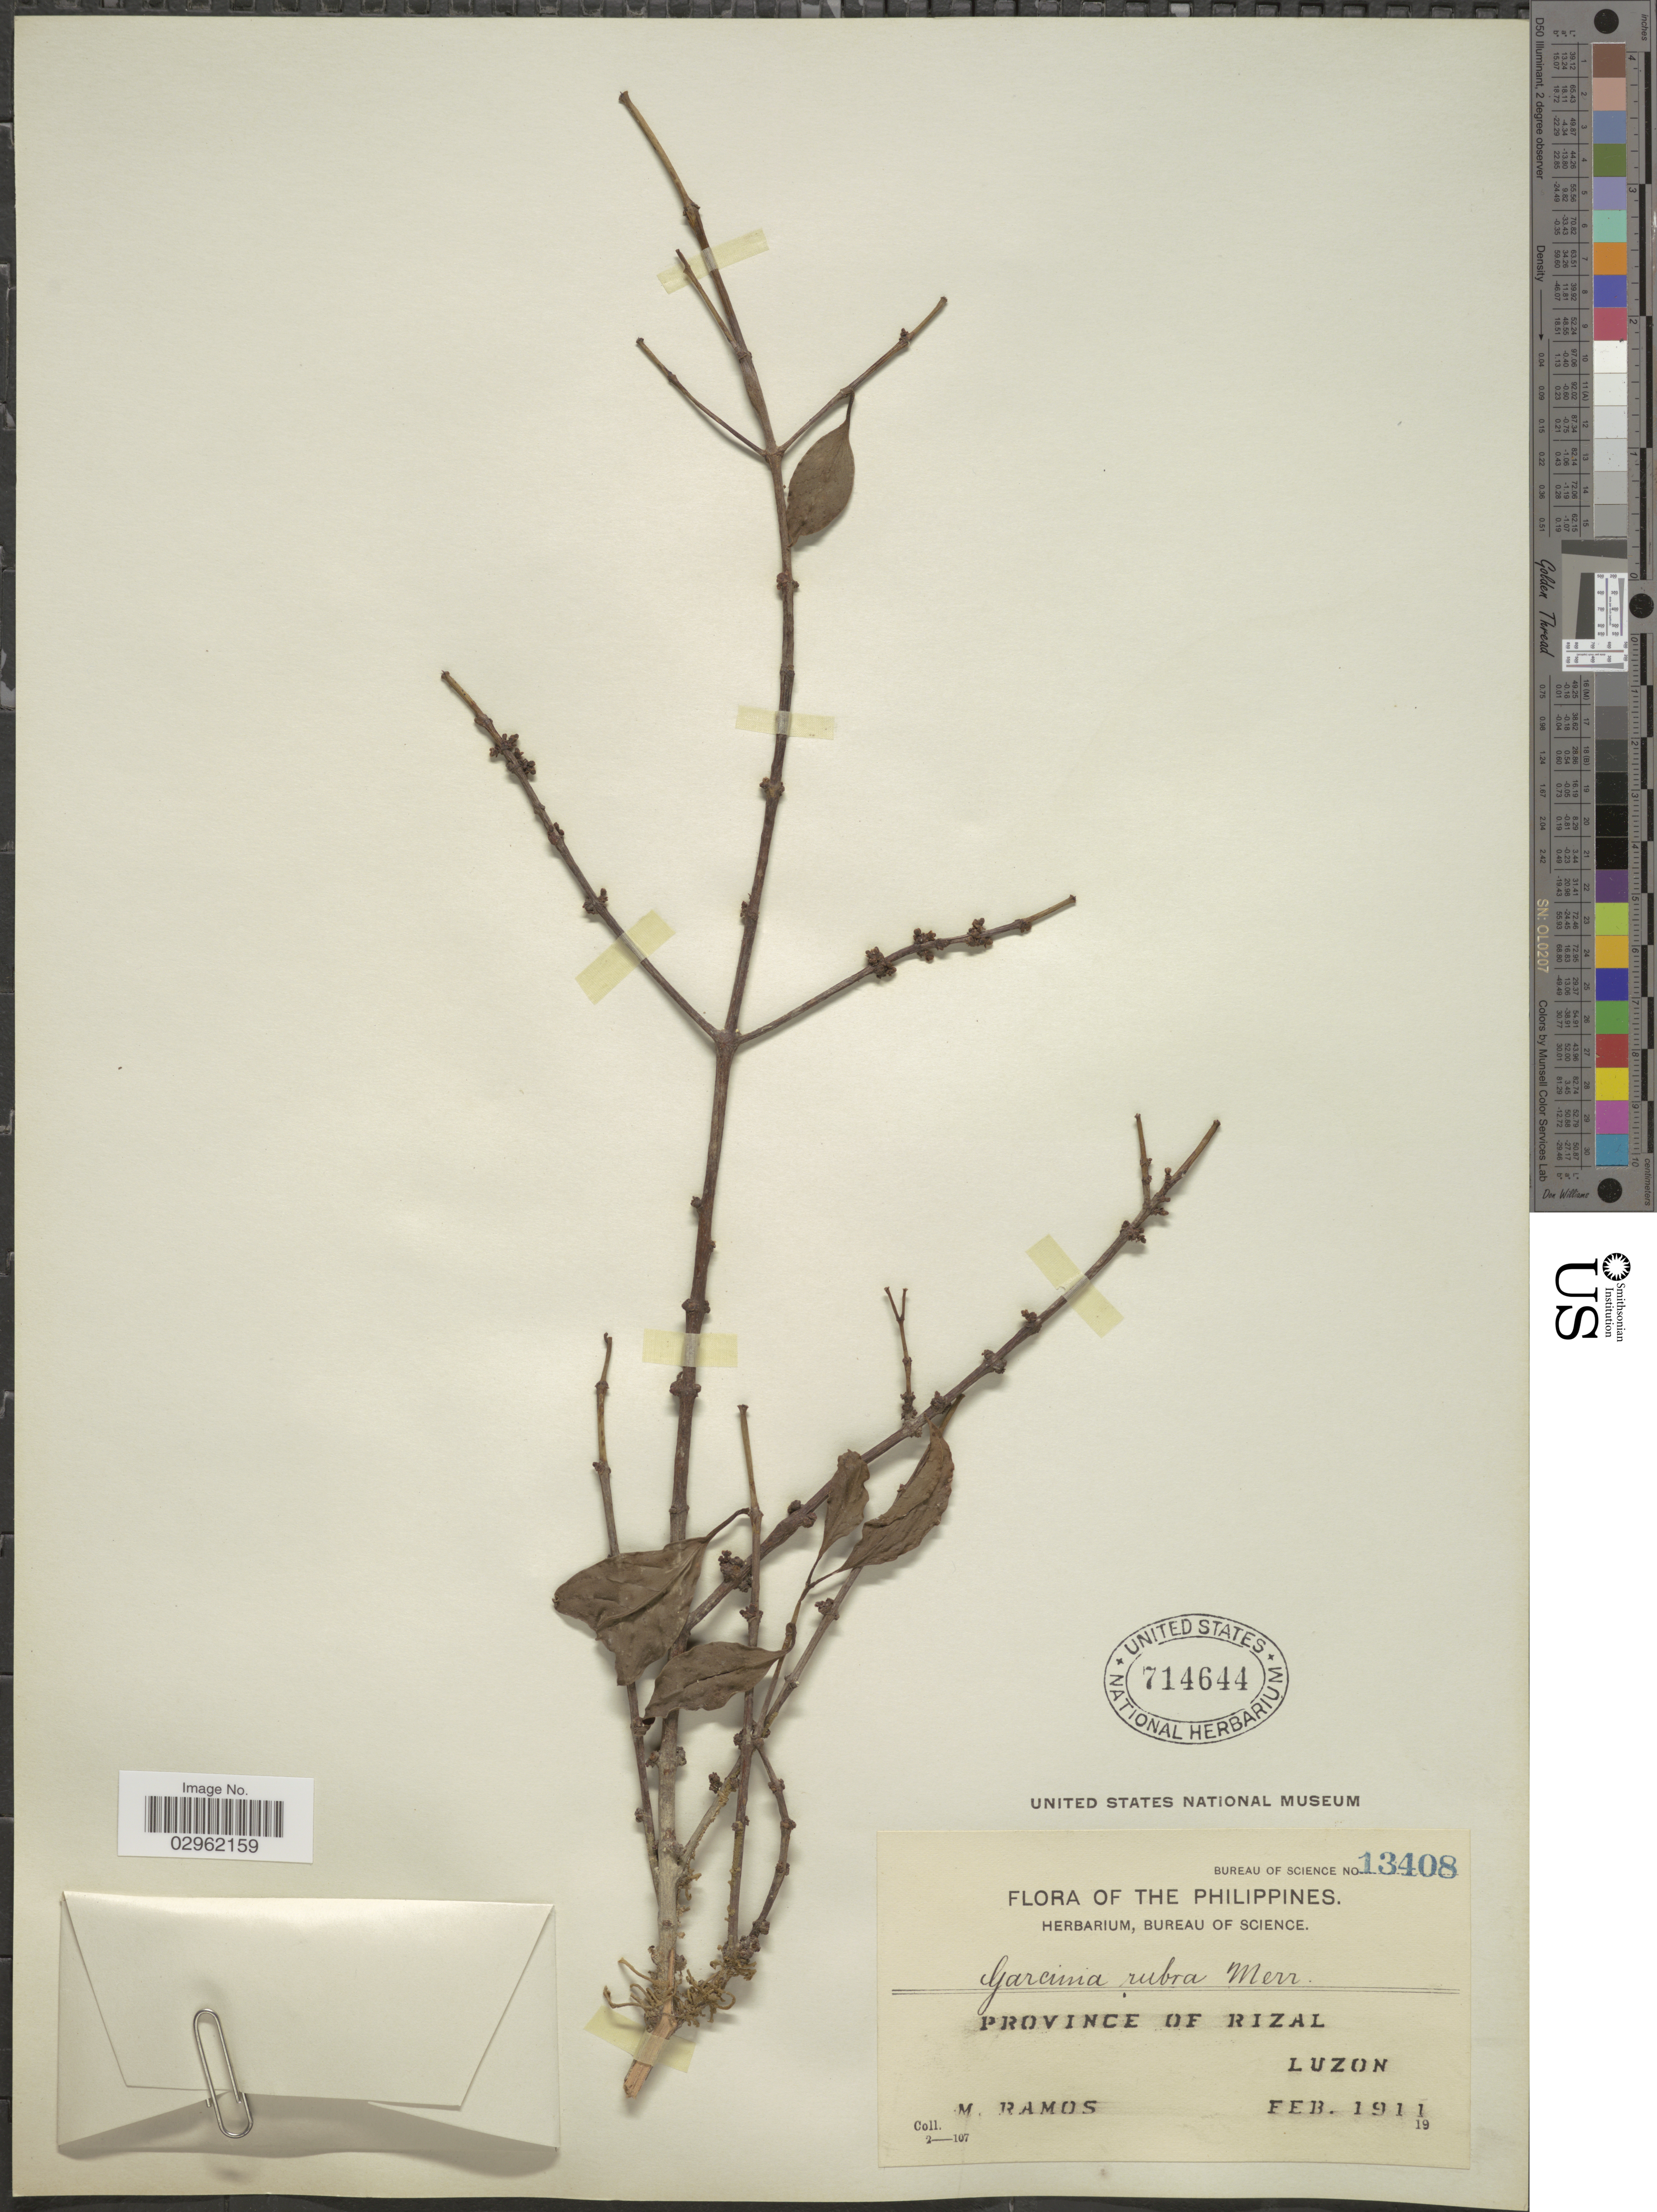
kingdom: Plantae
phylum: Tracheophyta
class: Magnoliopsida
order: Malpighiales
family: Clusiaceae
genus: Garcinia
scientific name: Garcinia rubra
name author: Merr.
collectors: M. Ramos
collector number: Bureau of Science 13408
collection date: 1911-02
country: Philippines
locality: Province of Rizal. Luzon.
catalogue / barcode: US 714644